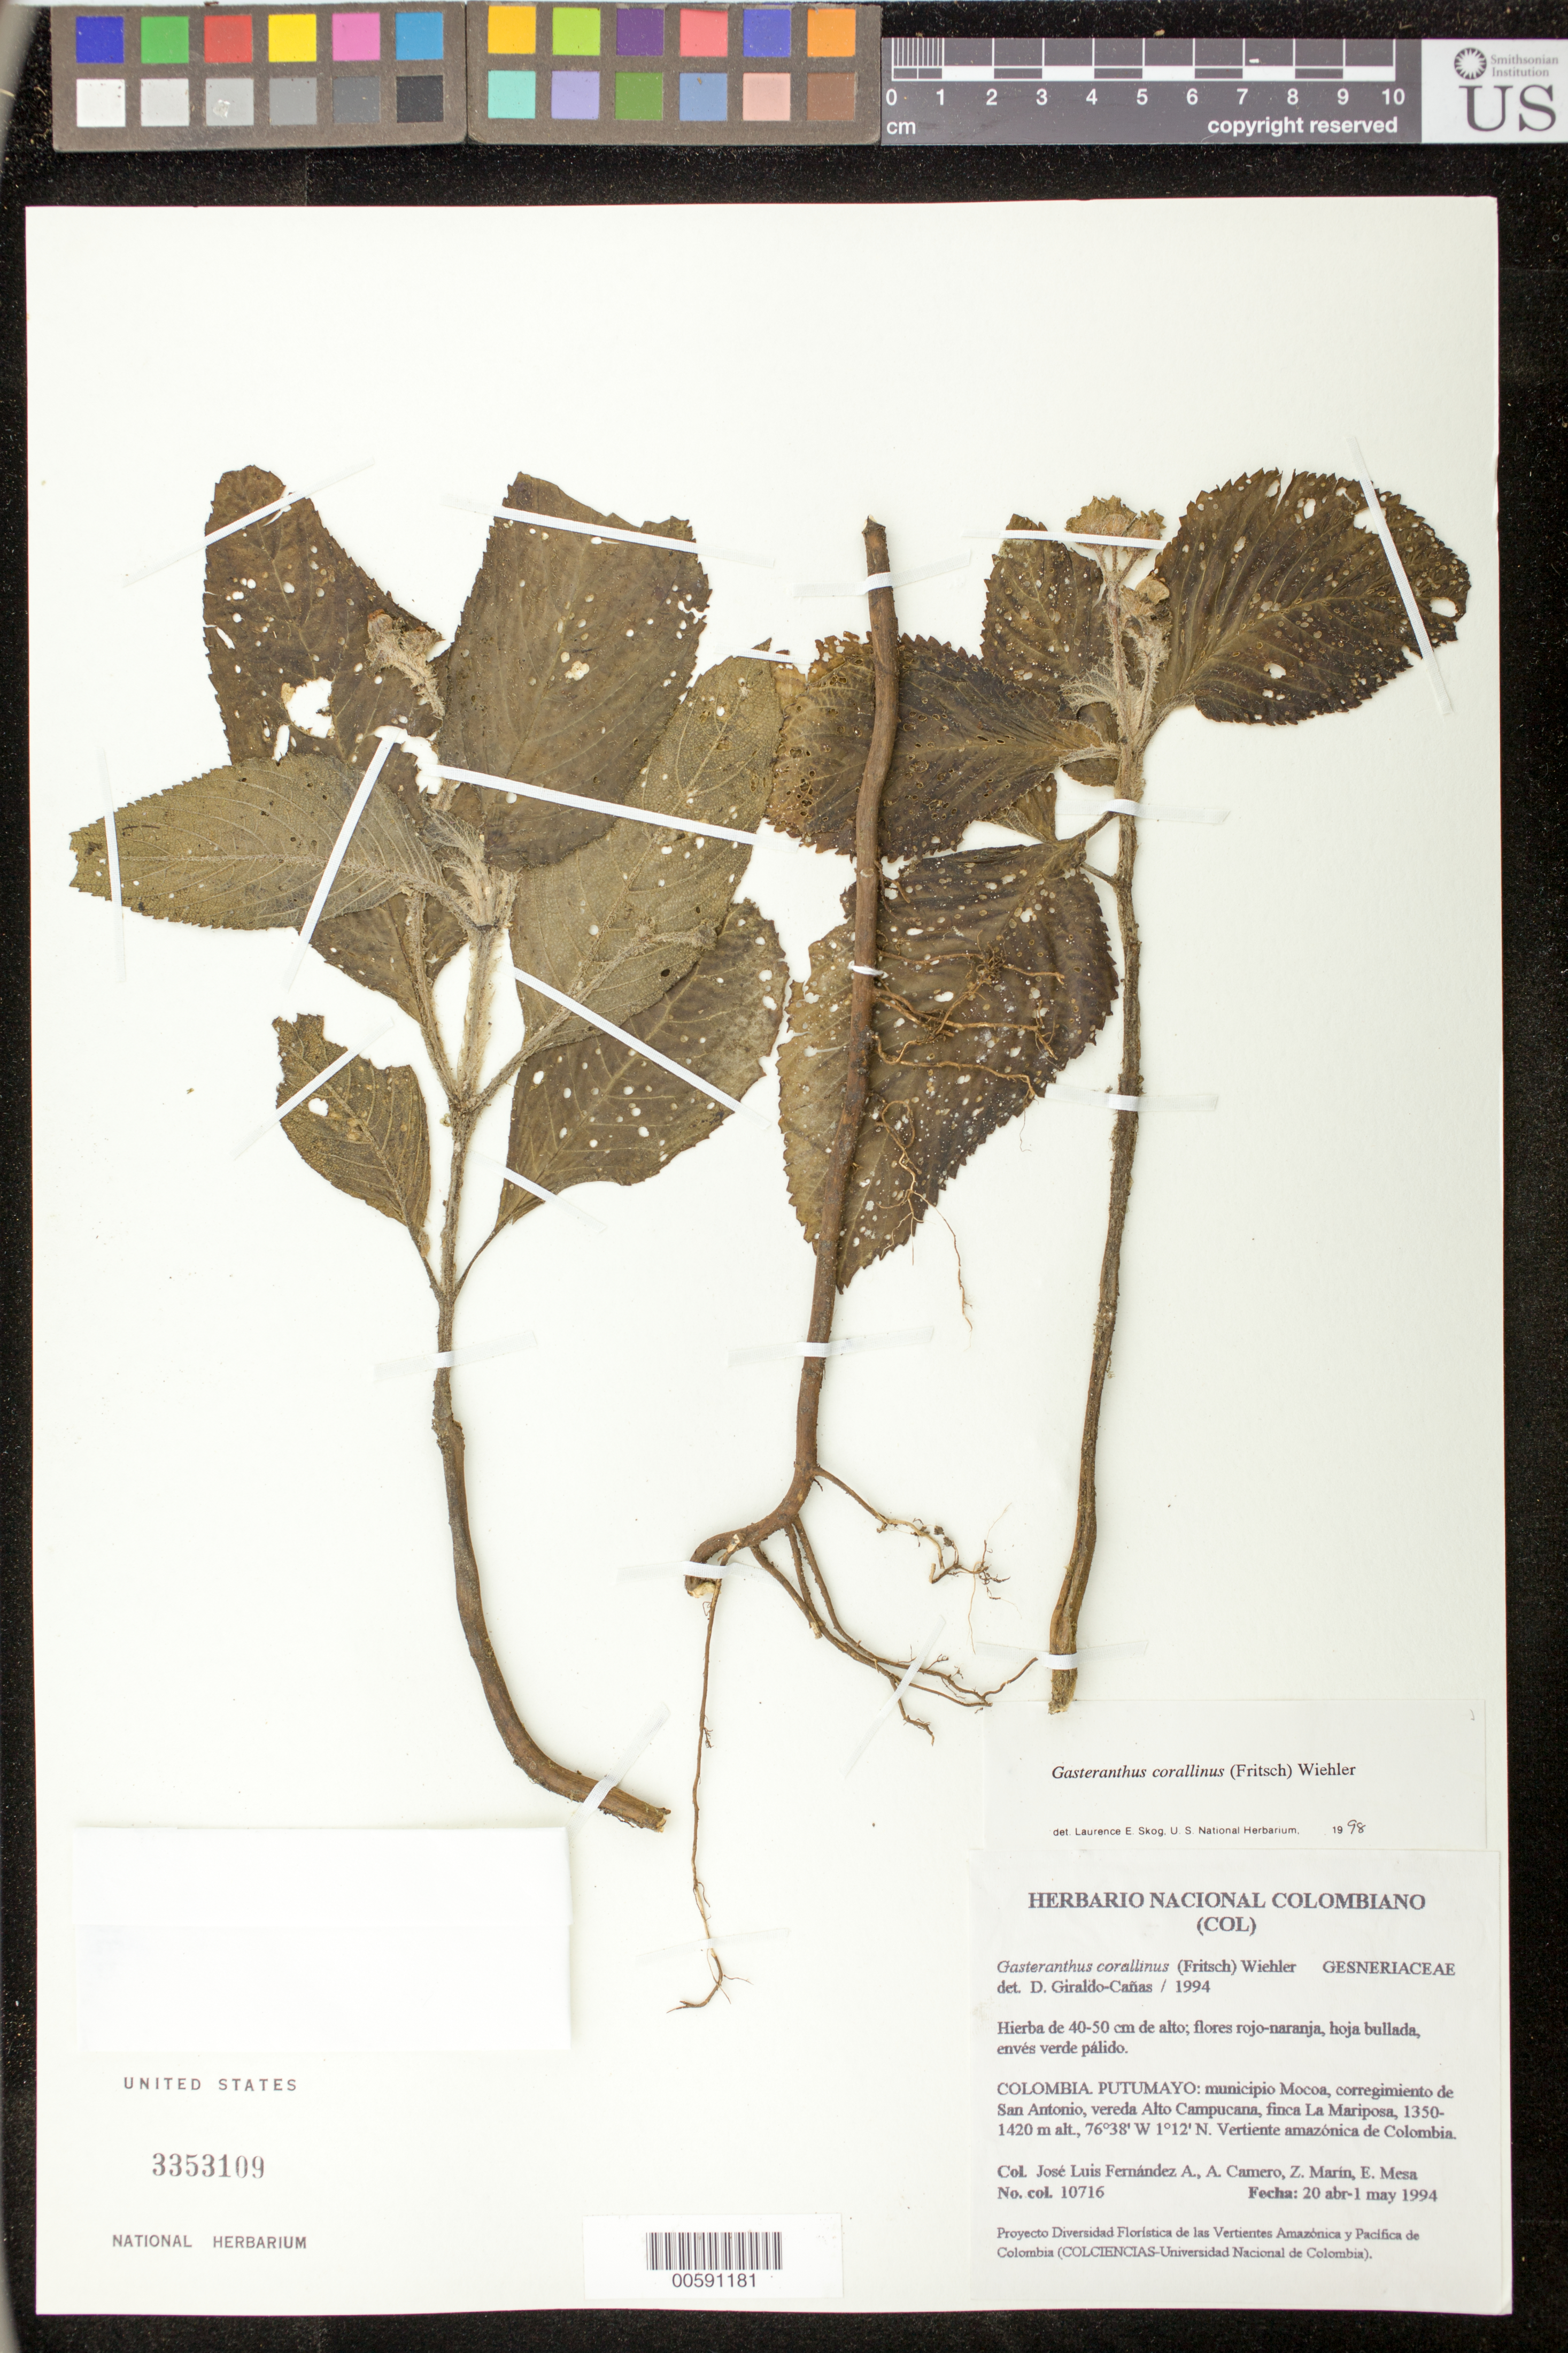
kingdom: Plantae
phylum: Tracheophyta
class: Magnoliopsida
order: Lamiales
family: Gesneriaceae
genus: Gasteranthus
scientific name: Gasteranthus corallinus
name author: (Fritsch) Wiehler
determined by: Skog, Laurence E.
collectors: J. L. Fernández-Alonso, A. A. Camero, Z. Marin & E. Mesa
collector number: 10716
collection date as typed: Apr-May 1994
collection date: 1994-04/1994-05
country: Colombia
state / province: Putumayo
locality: Mpio. Mocoa, corregimiento de San Antonio, vereda Alto Campucana, finca La Mariposa, vertiente amazónica de Colombia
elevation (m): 1350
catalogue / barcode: US 3353109